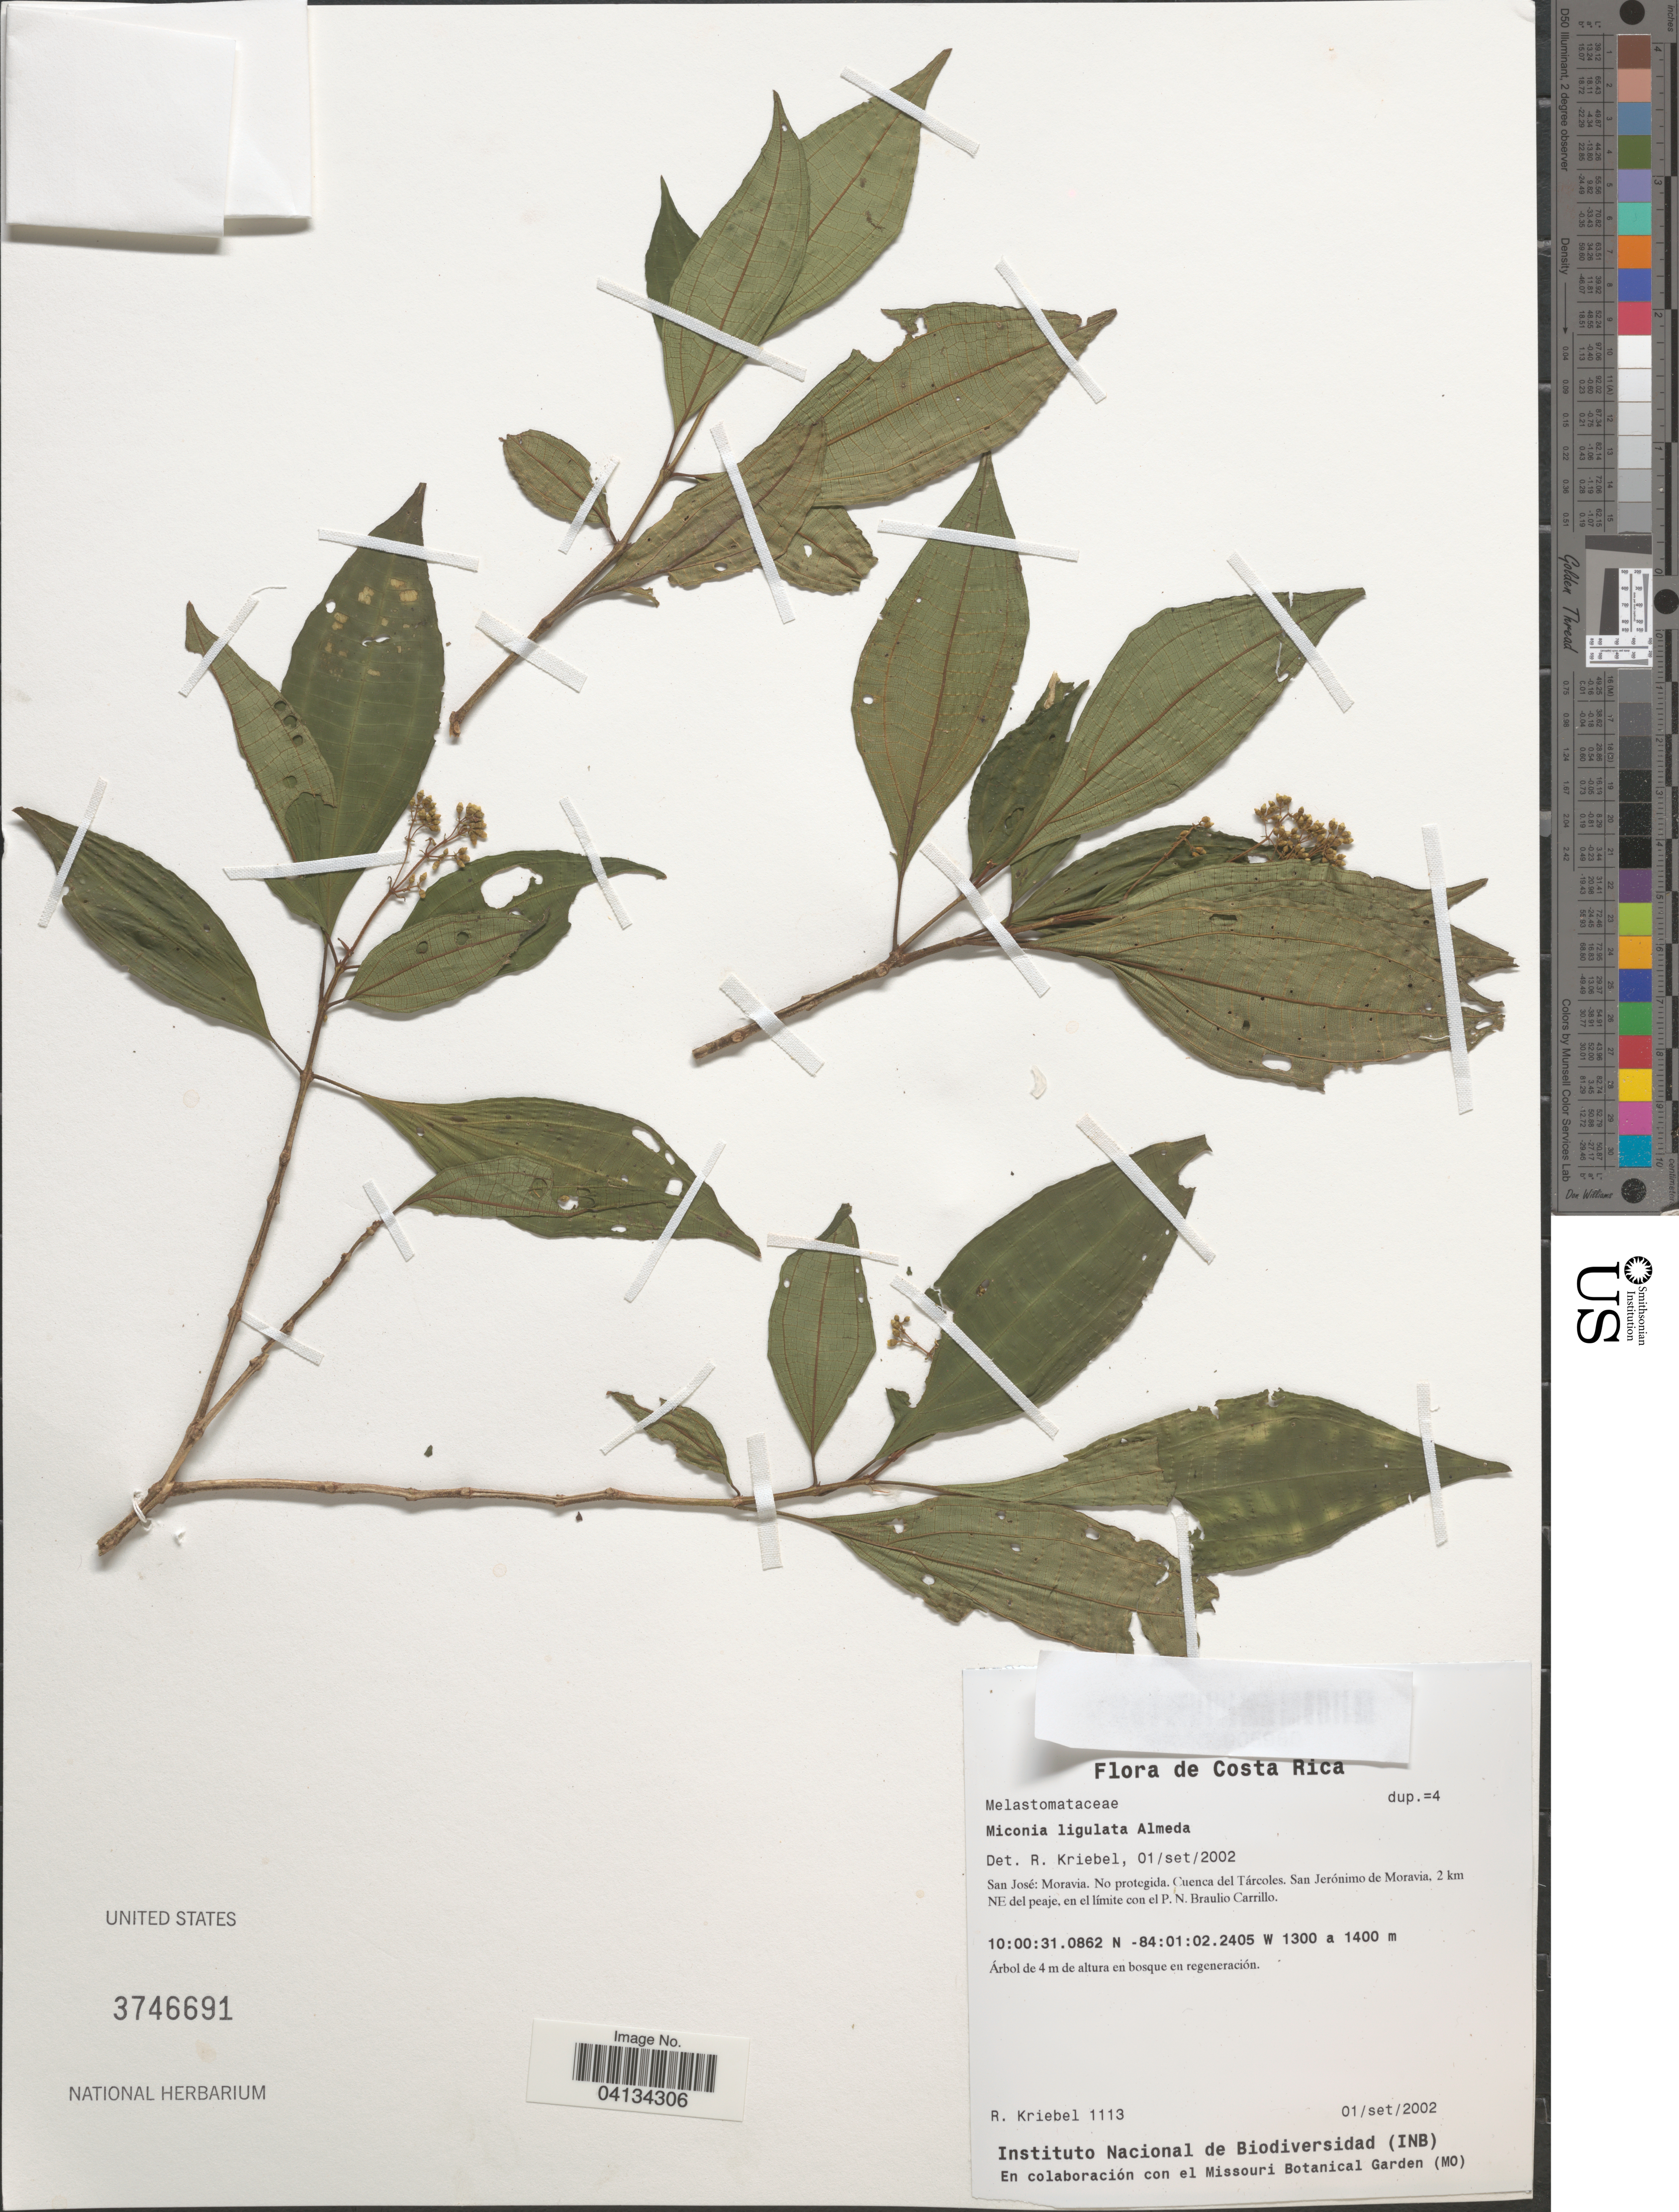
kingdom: Plantae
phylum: Tracheophyta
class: Magnoliopsida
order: Myrtales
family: Melastomataceae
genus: Miconia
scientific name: Miconia ligulata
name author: Almeda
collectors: R. Kriebel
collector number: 1113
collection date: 2002-09-01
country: Costa Rica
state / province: San José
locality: Moravia. No protegida. Cuenca del Tárcoles. San Jerónimo de Moravia, 2 km NE del peaje, en el límite con el P.N. Braulio Carrillo.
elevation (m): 1300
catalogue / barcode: US 3746691